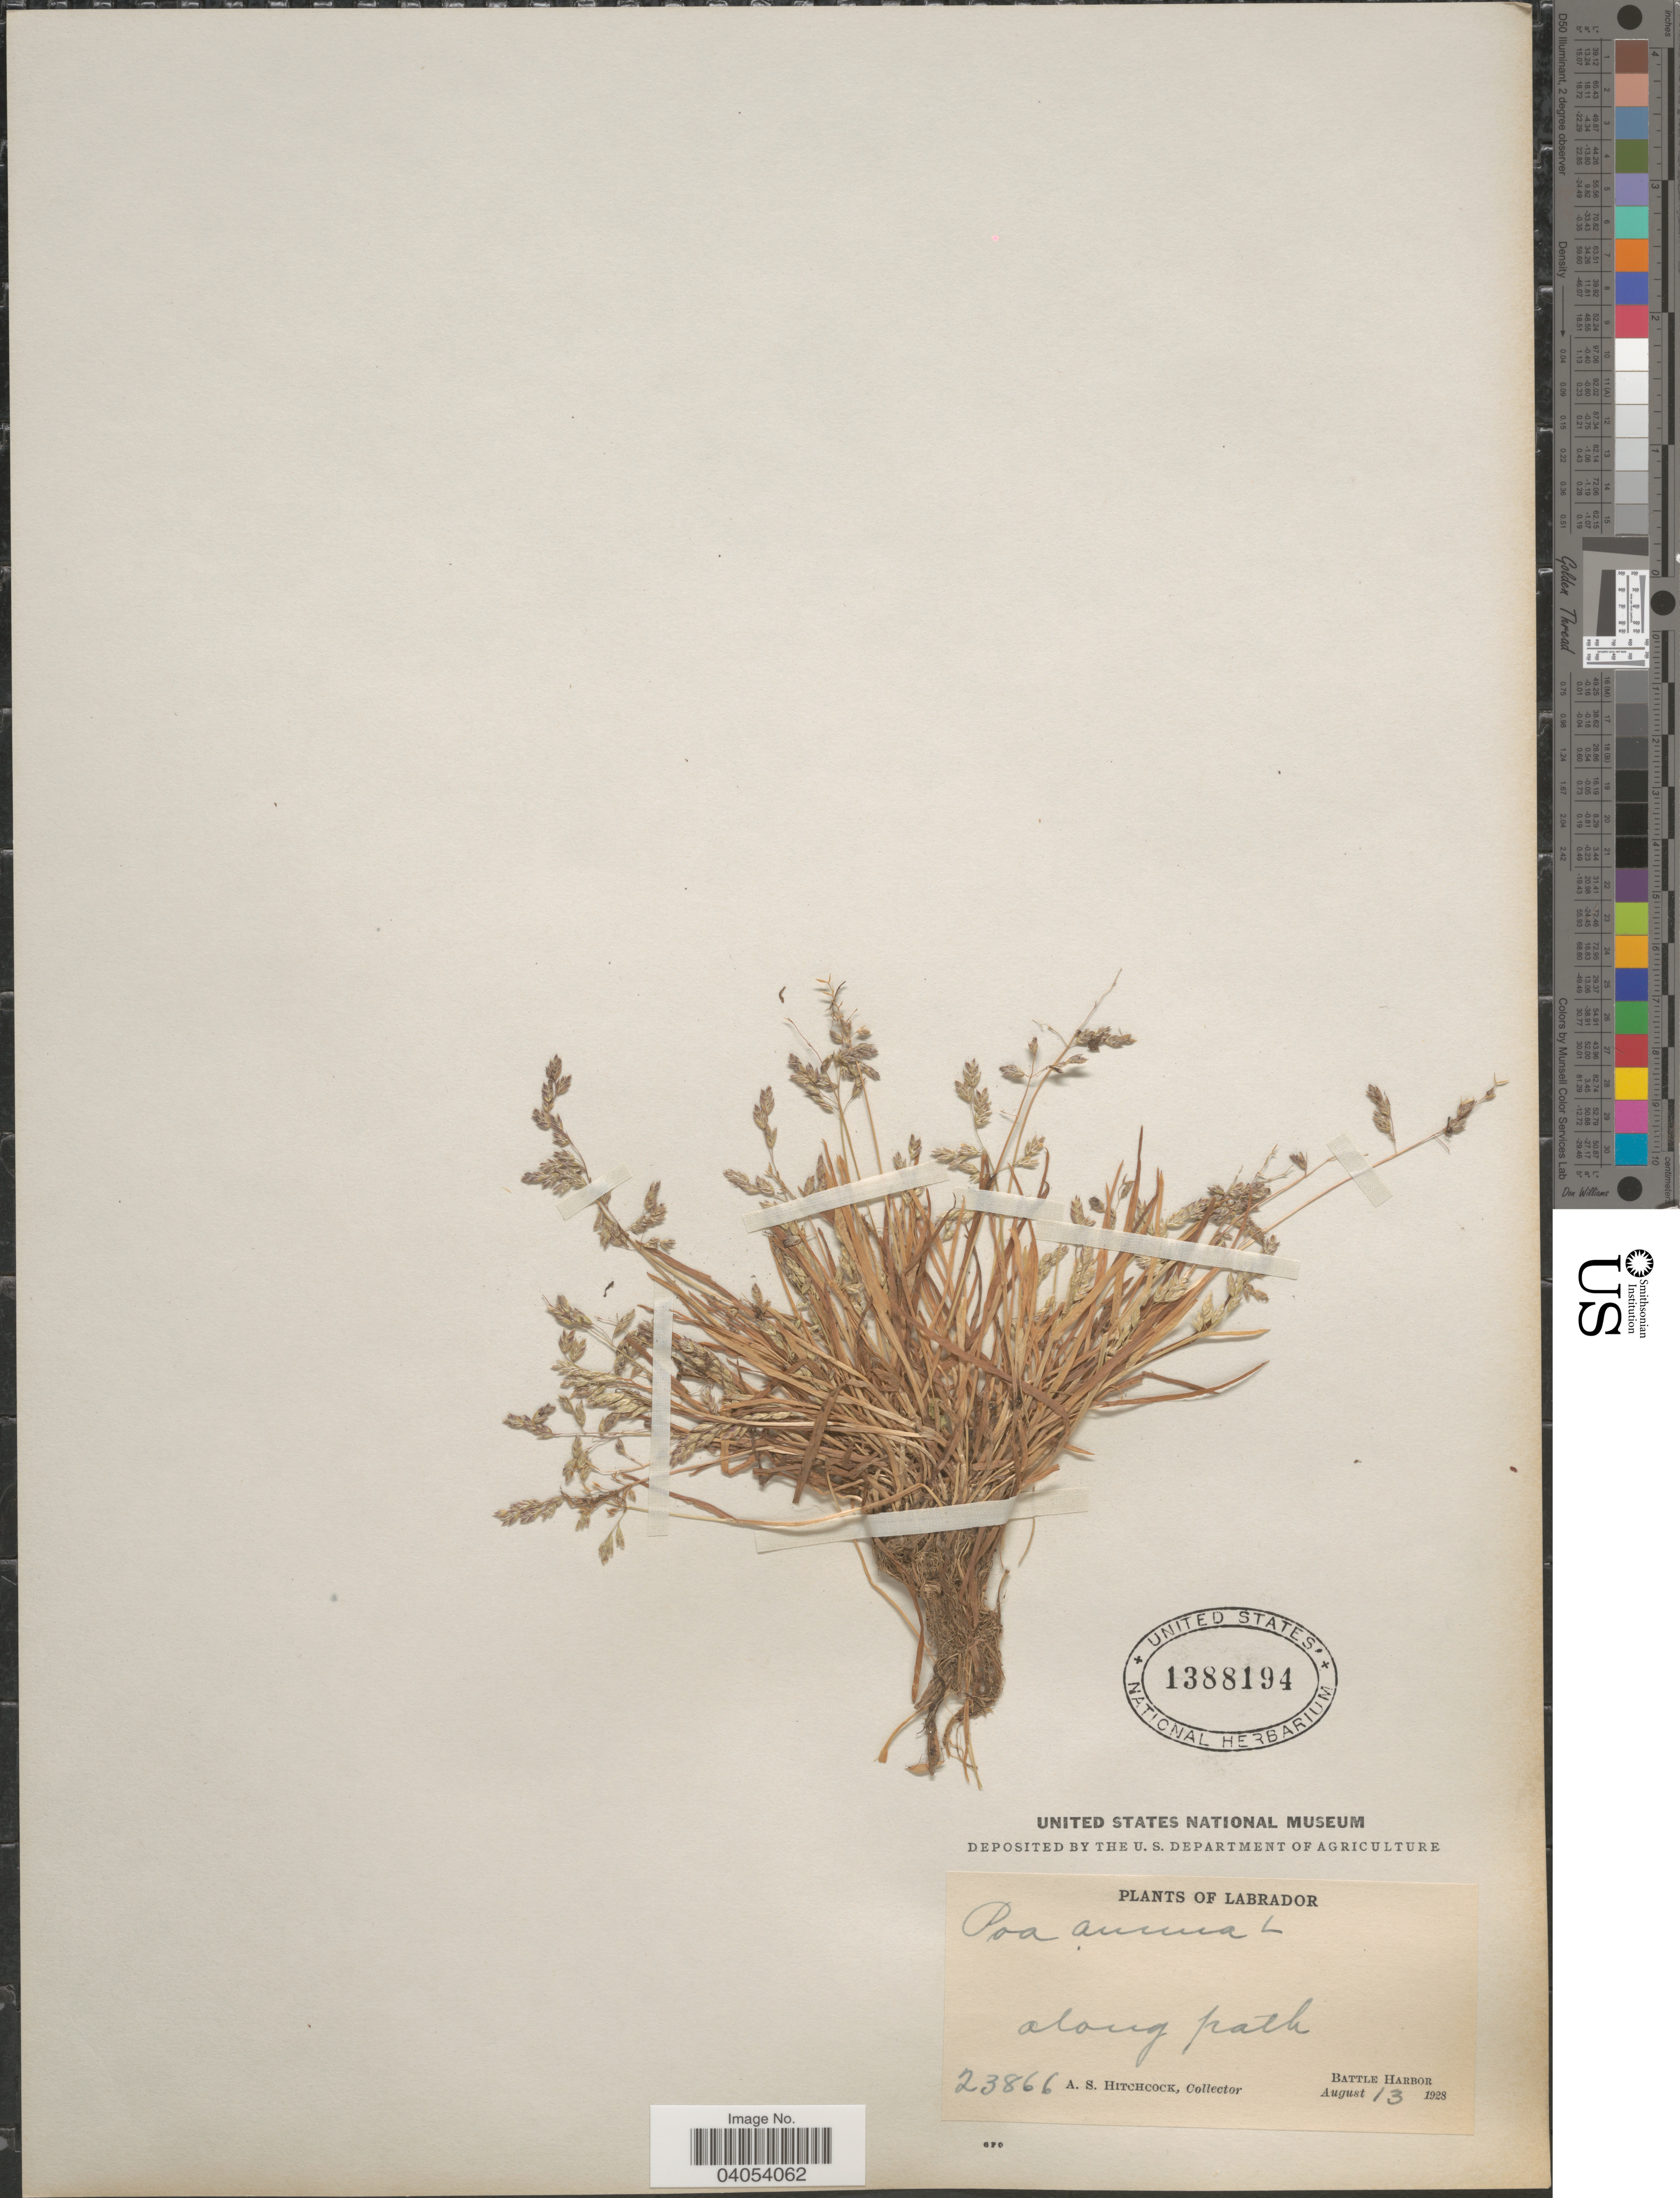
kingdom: Plantae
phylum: Tracheophyta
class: Liliopsida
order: Poales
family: Poaceae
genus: Poa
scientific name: Poa annua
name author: L.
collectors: A. S. Hitchcock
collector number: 23866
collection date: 1928-08-13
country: Canada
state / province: Newfoundland and Labrador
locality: Labrador. Battle Harbor.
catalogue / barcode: US 1388194